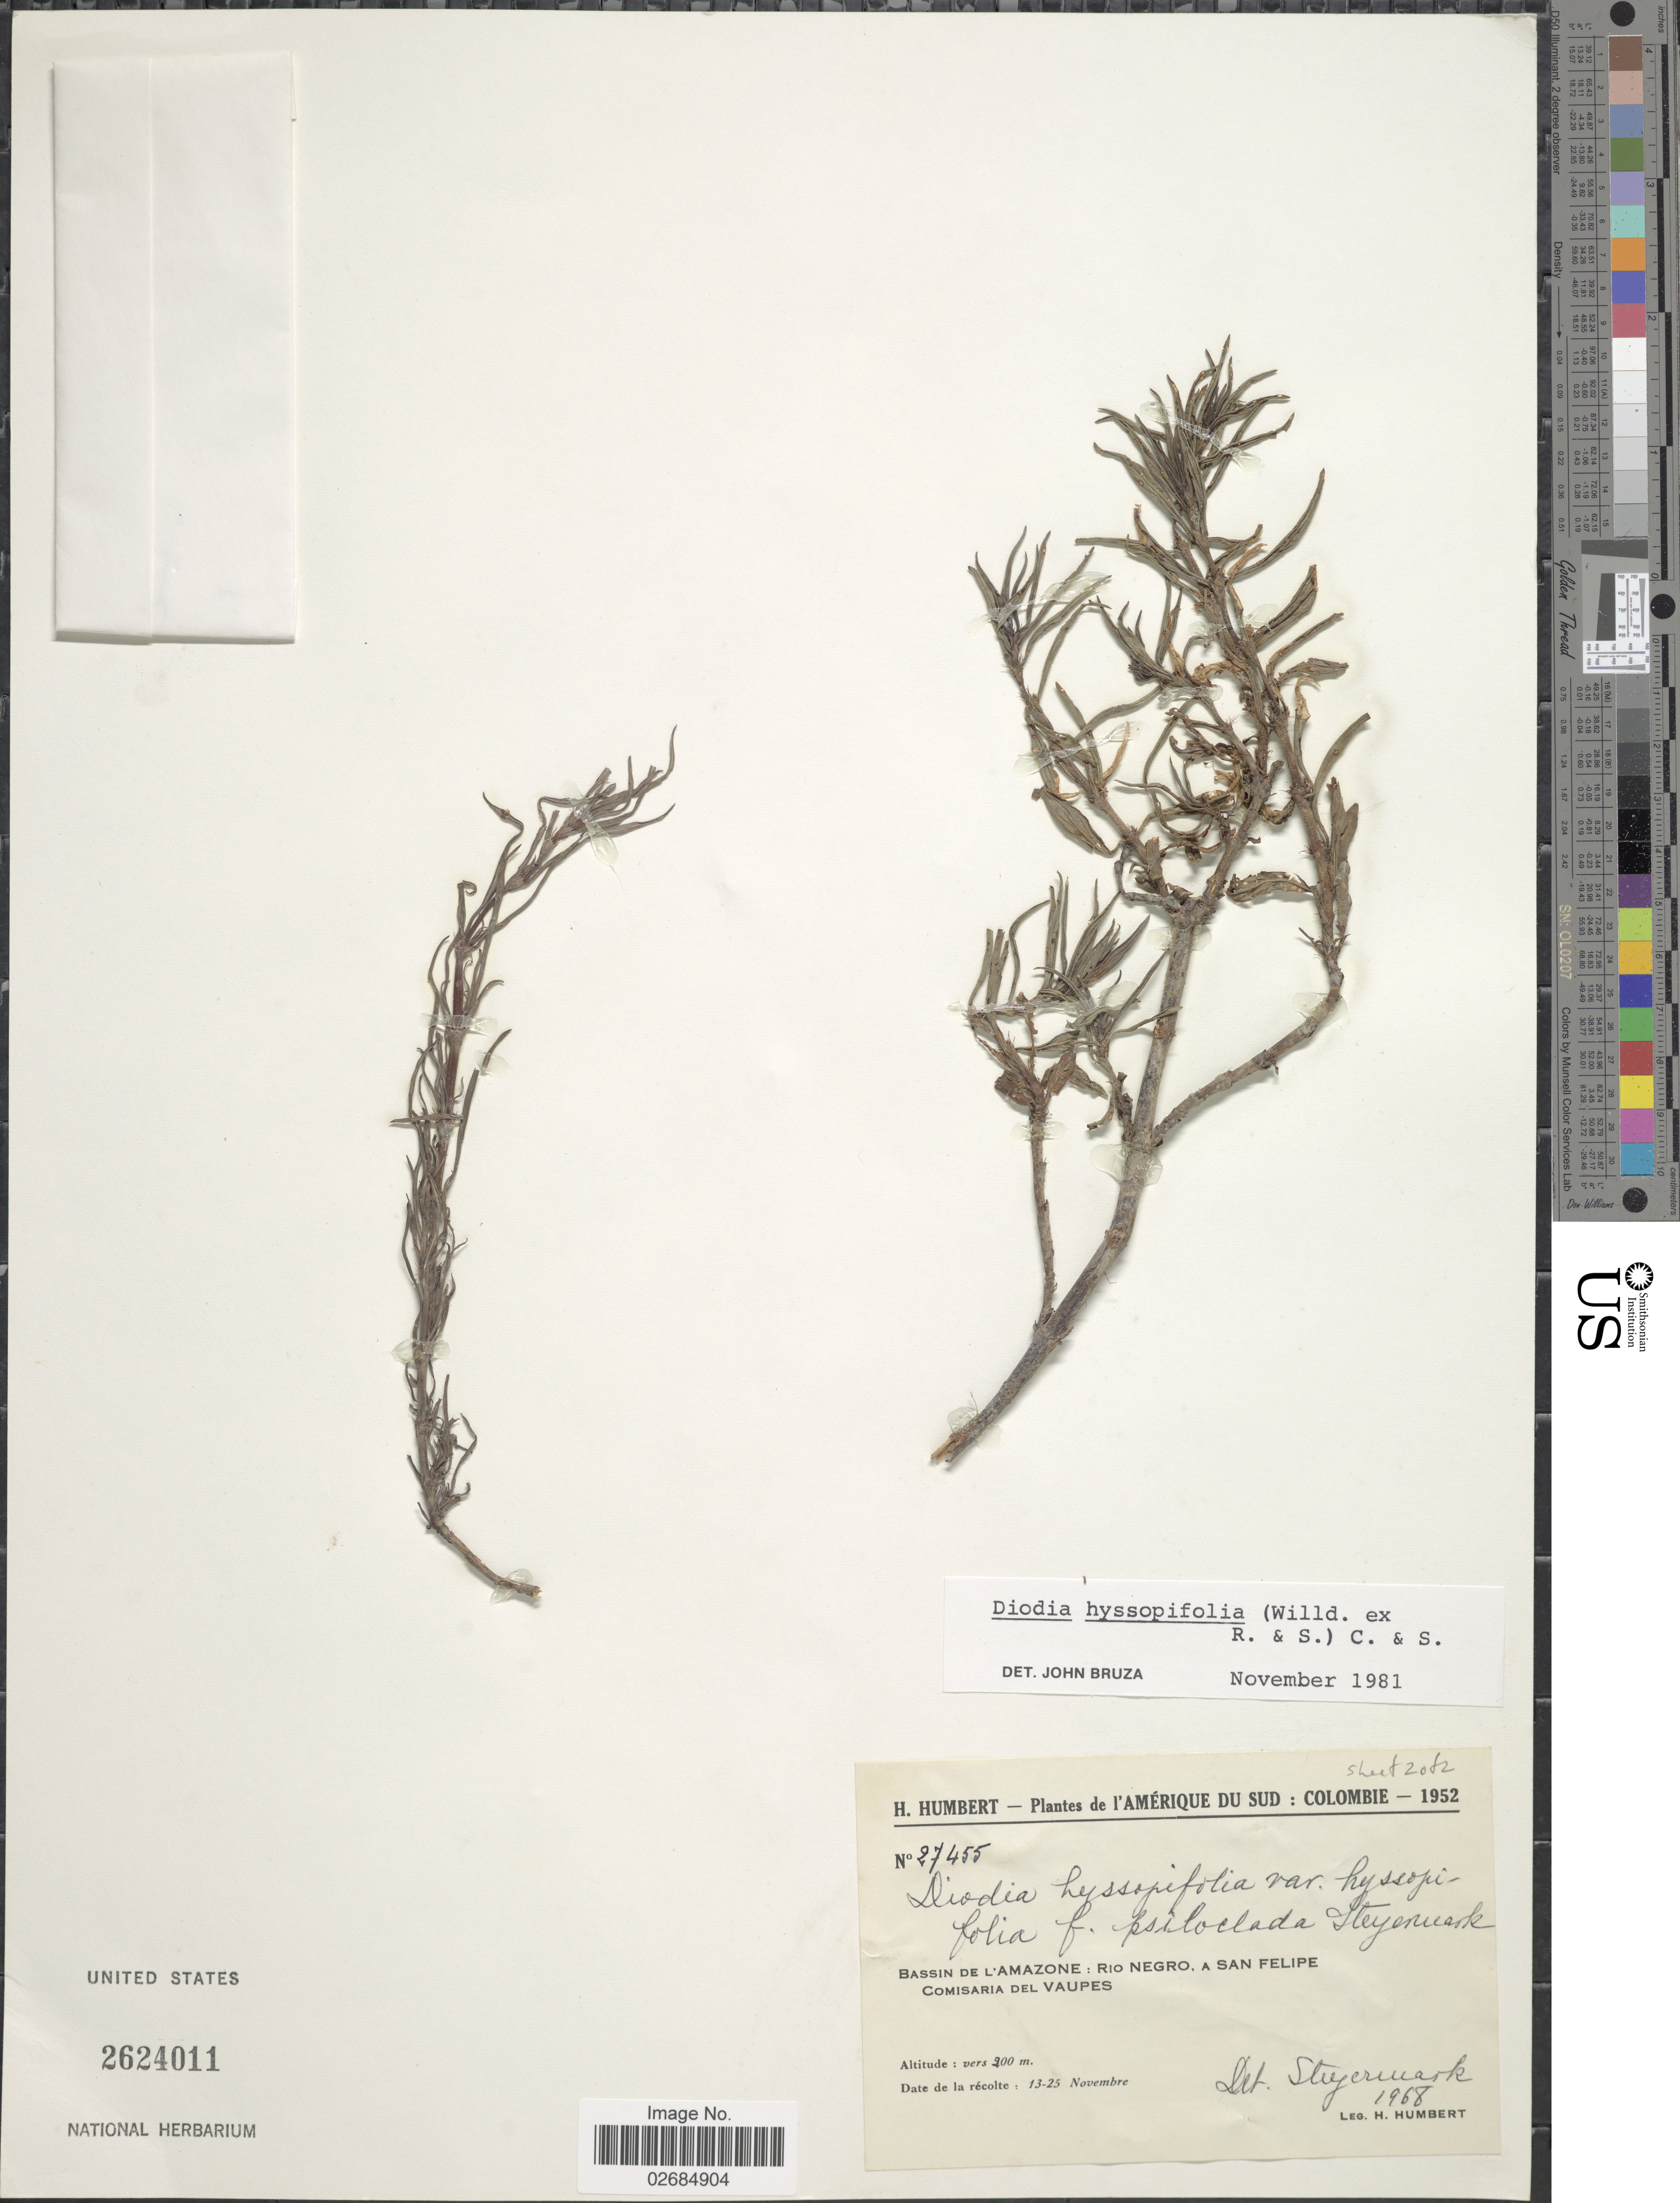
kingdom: Plantae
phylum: Tracheophyta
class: Magnoliopsida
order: Gentianales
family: Rubiaceae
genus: Diodia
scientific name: Diodia hyssopifolia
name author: (Willd. ex Roem. & Schult.) Cham. & Schltdl.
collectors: H. Humbert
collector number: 27455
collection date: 1952-11-13/1952-11-25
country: Colombia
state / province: Vaupés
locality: L'Amérique du sud. Bassin de l'Amazone: Rio Negro, a San Felipe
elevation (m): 200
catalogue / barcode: US 2624011